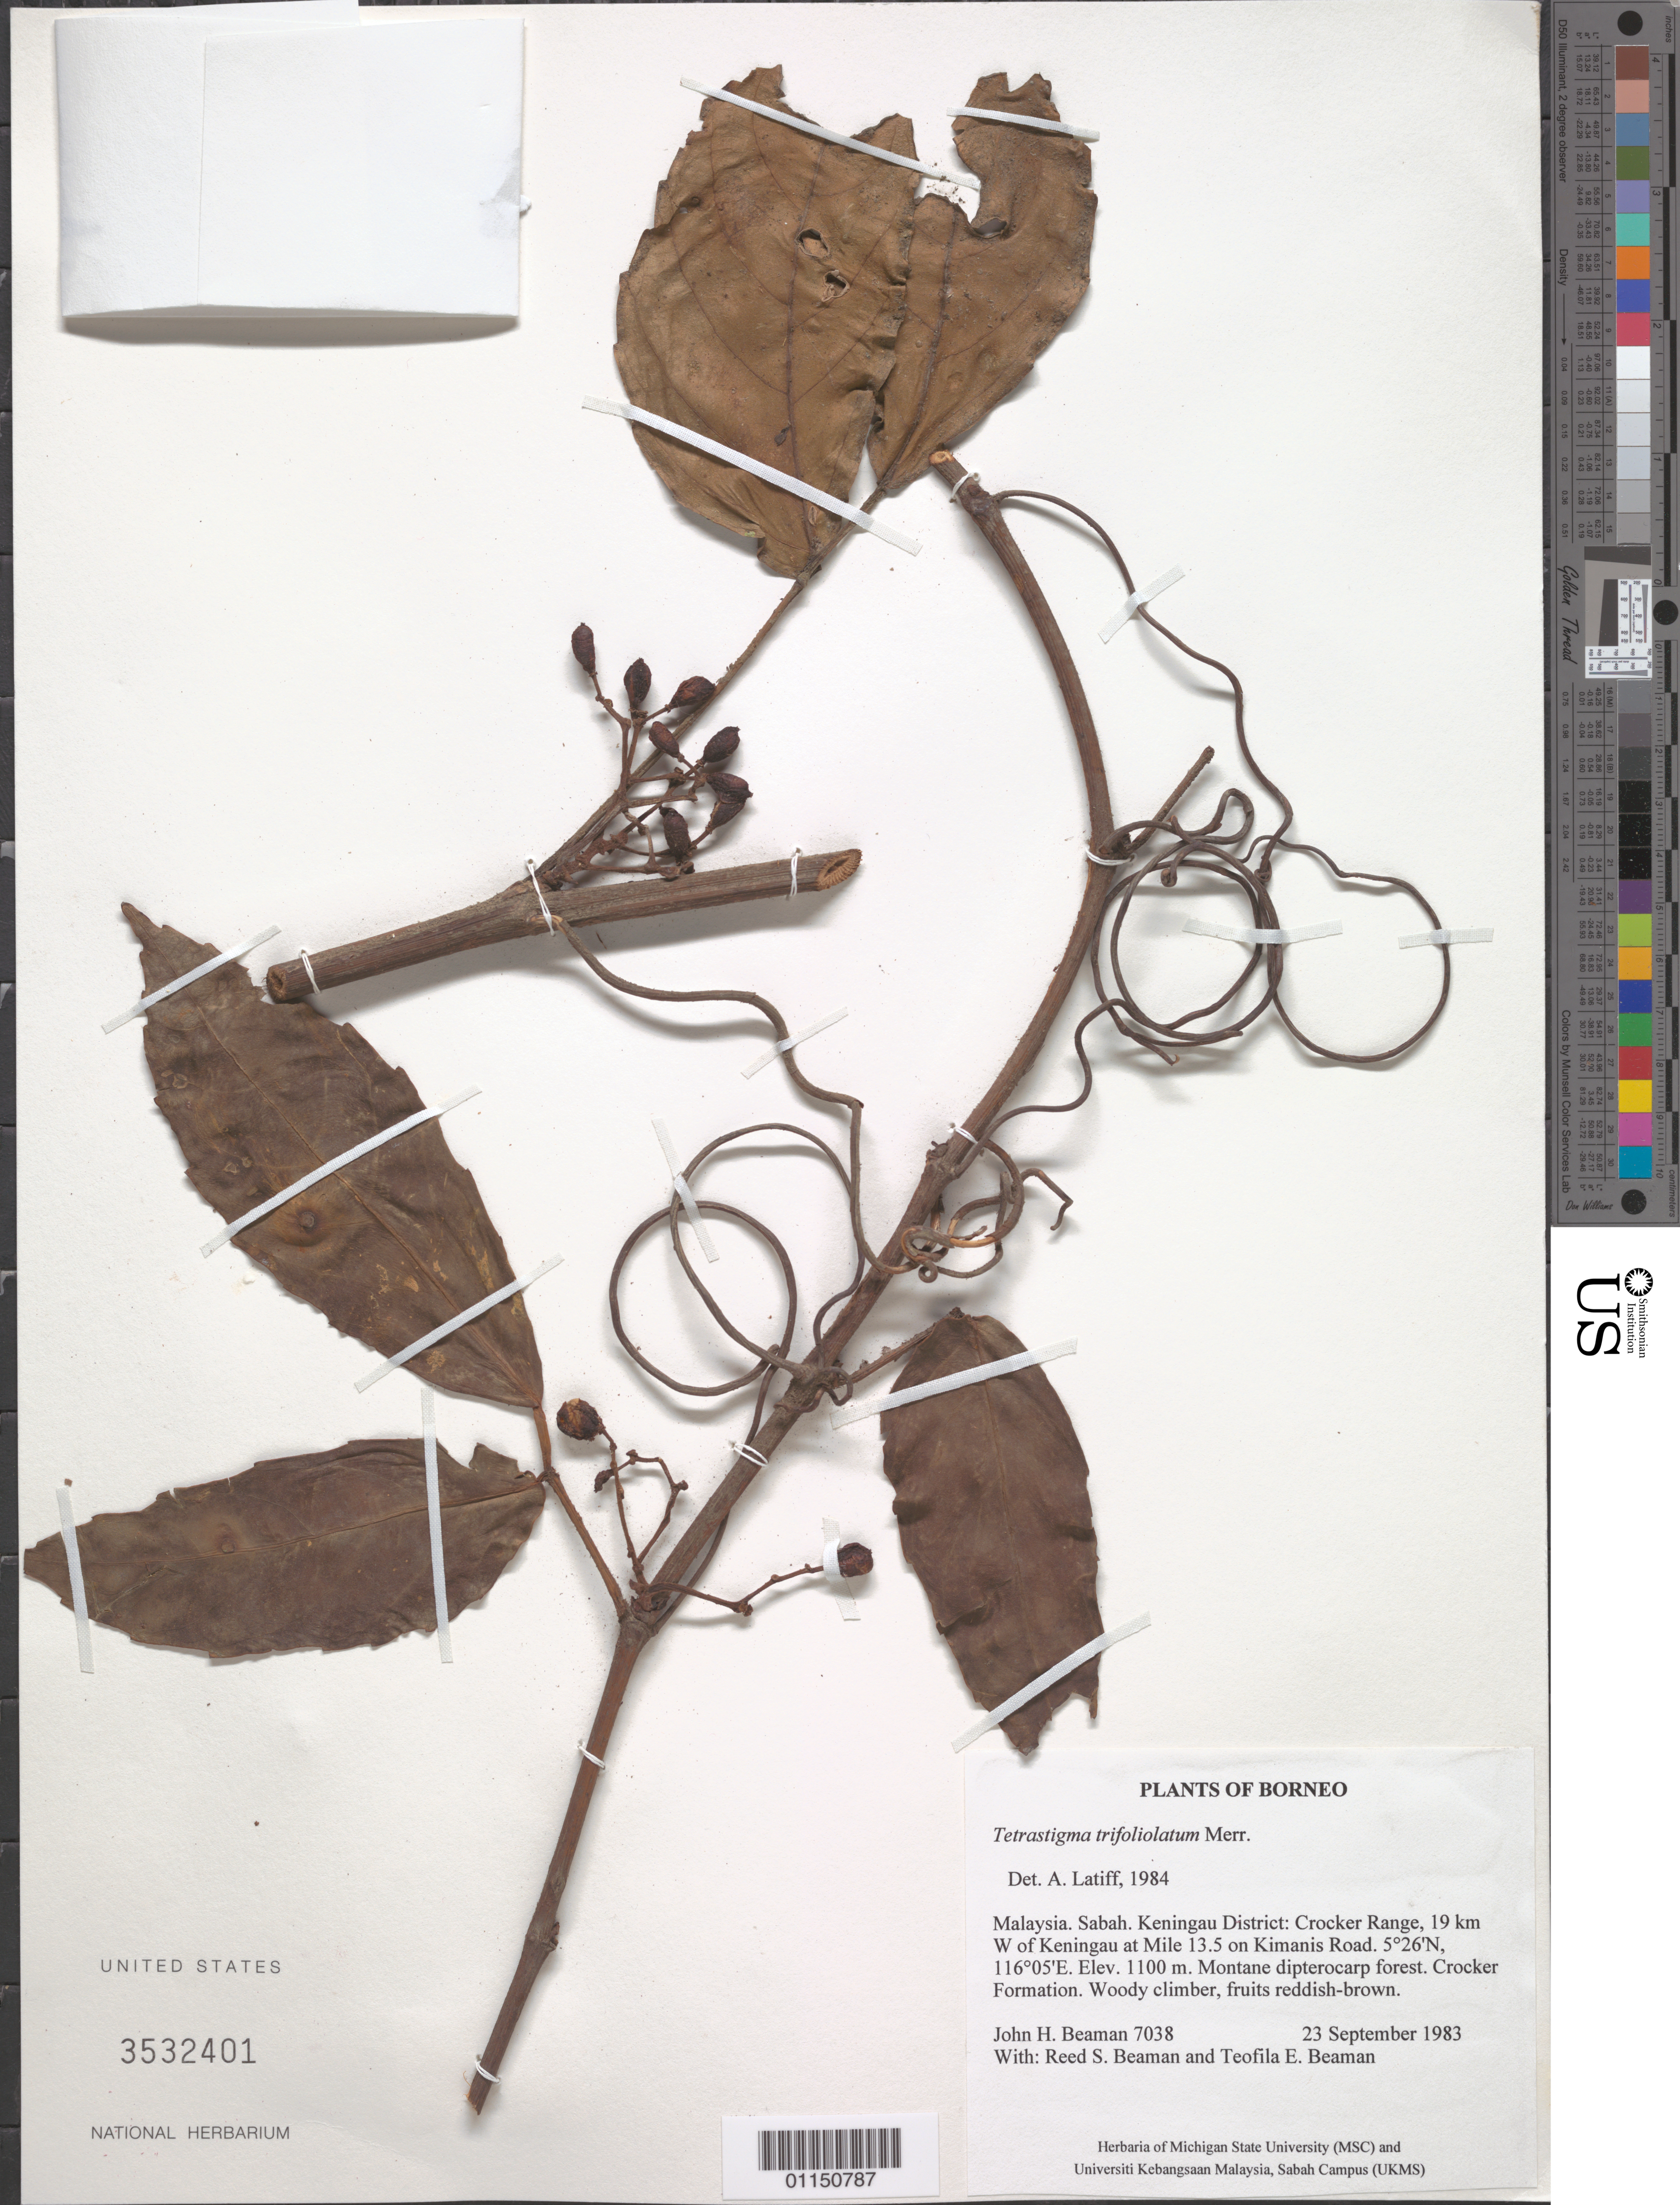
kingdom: Plantae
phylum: Tracheophyta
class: Magnoliopsida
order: Vitales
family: Vitaceae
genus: Tetrastigma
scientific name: Tetrastigma trifoliolatum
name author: Merr.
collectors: J. H. Beaman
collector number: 7038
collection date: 1983-09-23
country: Malaysia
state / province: Sabah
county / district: Keningau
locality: Borneo. Crocket Range, 19 km W of Keningau at Mile 13.5 on Kimanis Rd.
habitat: Montane dipterocarp forest. Woody climber.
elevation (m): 1100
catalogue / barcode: US 3532401